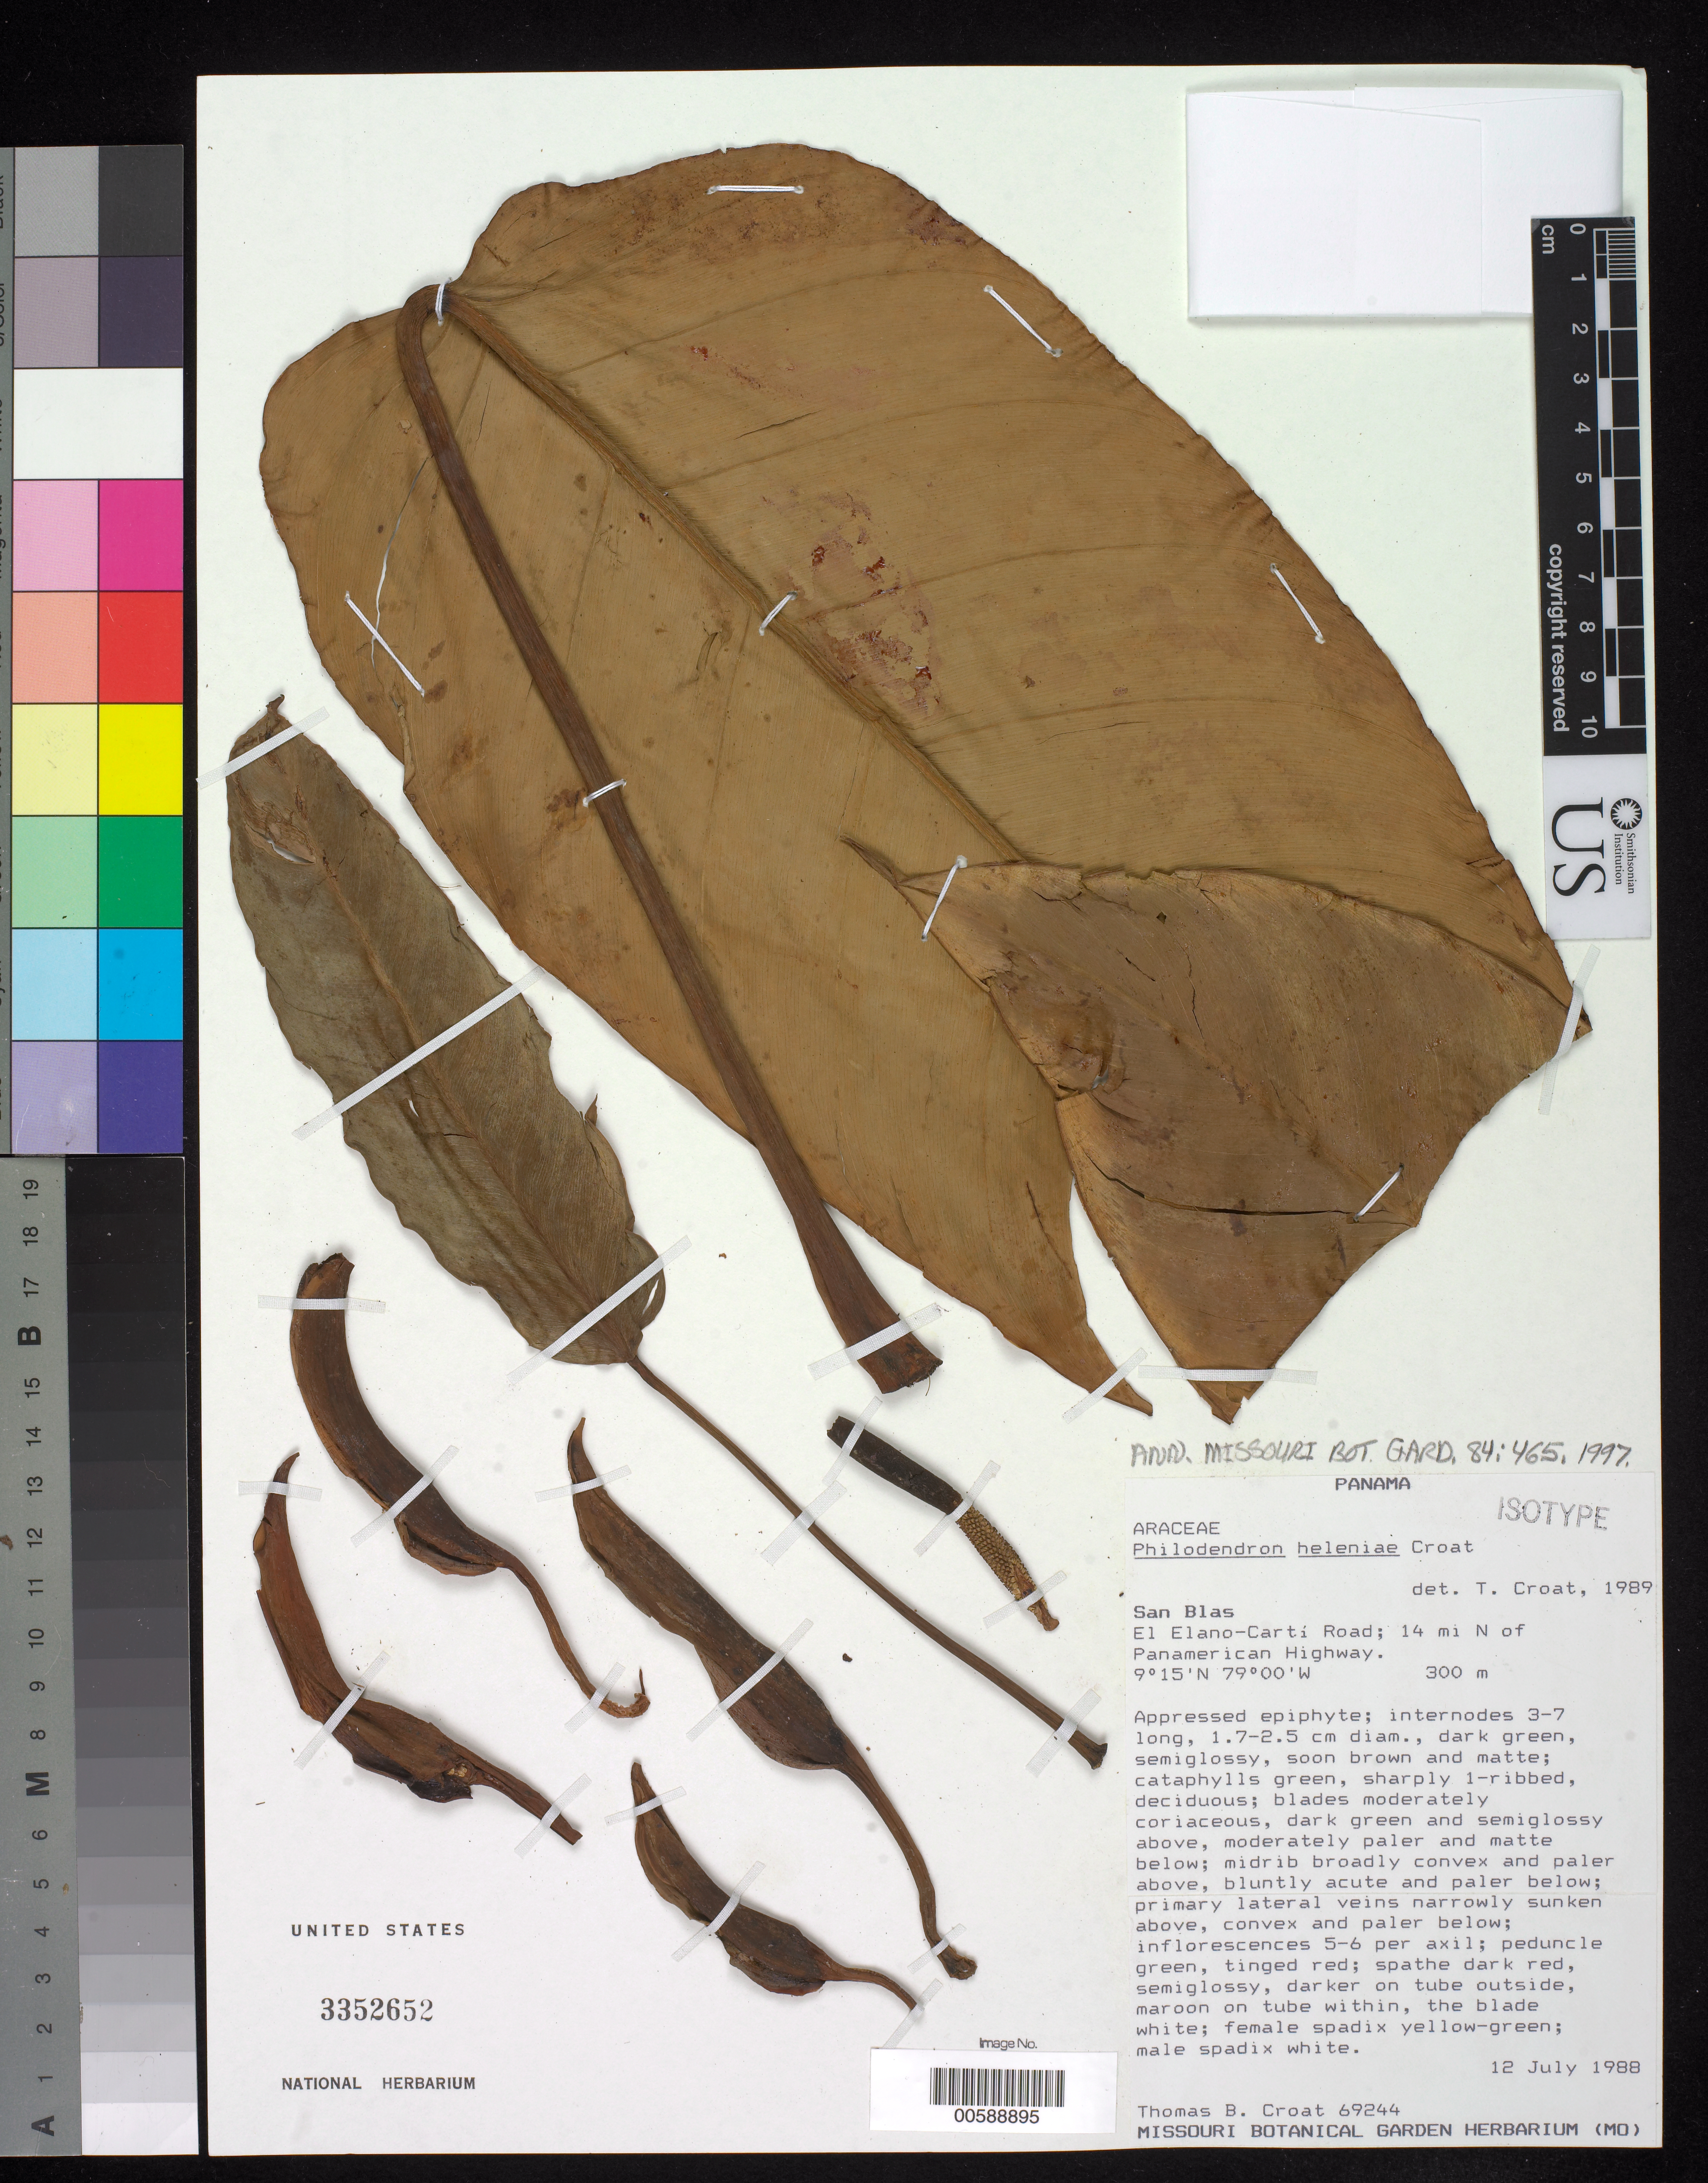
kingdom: Plantae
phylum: Tracheophyta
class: Liliopsida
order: Alismatales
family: Araceae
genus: Philodendron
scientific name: Philodendron heleniae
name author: Croat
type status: Isotype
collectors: T. B. Croat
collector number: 69244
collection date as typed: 12 Jul 1988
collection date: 1988-07-12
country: Panama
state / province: Kuna Yala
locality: El Llano-Carti road, 14 mi N of Pan American highway.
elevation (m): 300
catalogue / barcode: US 3352652